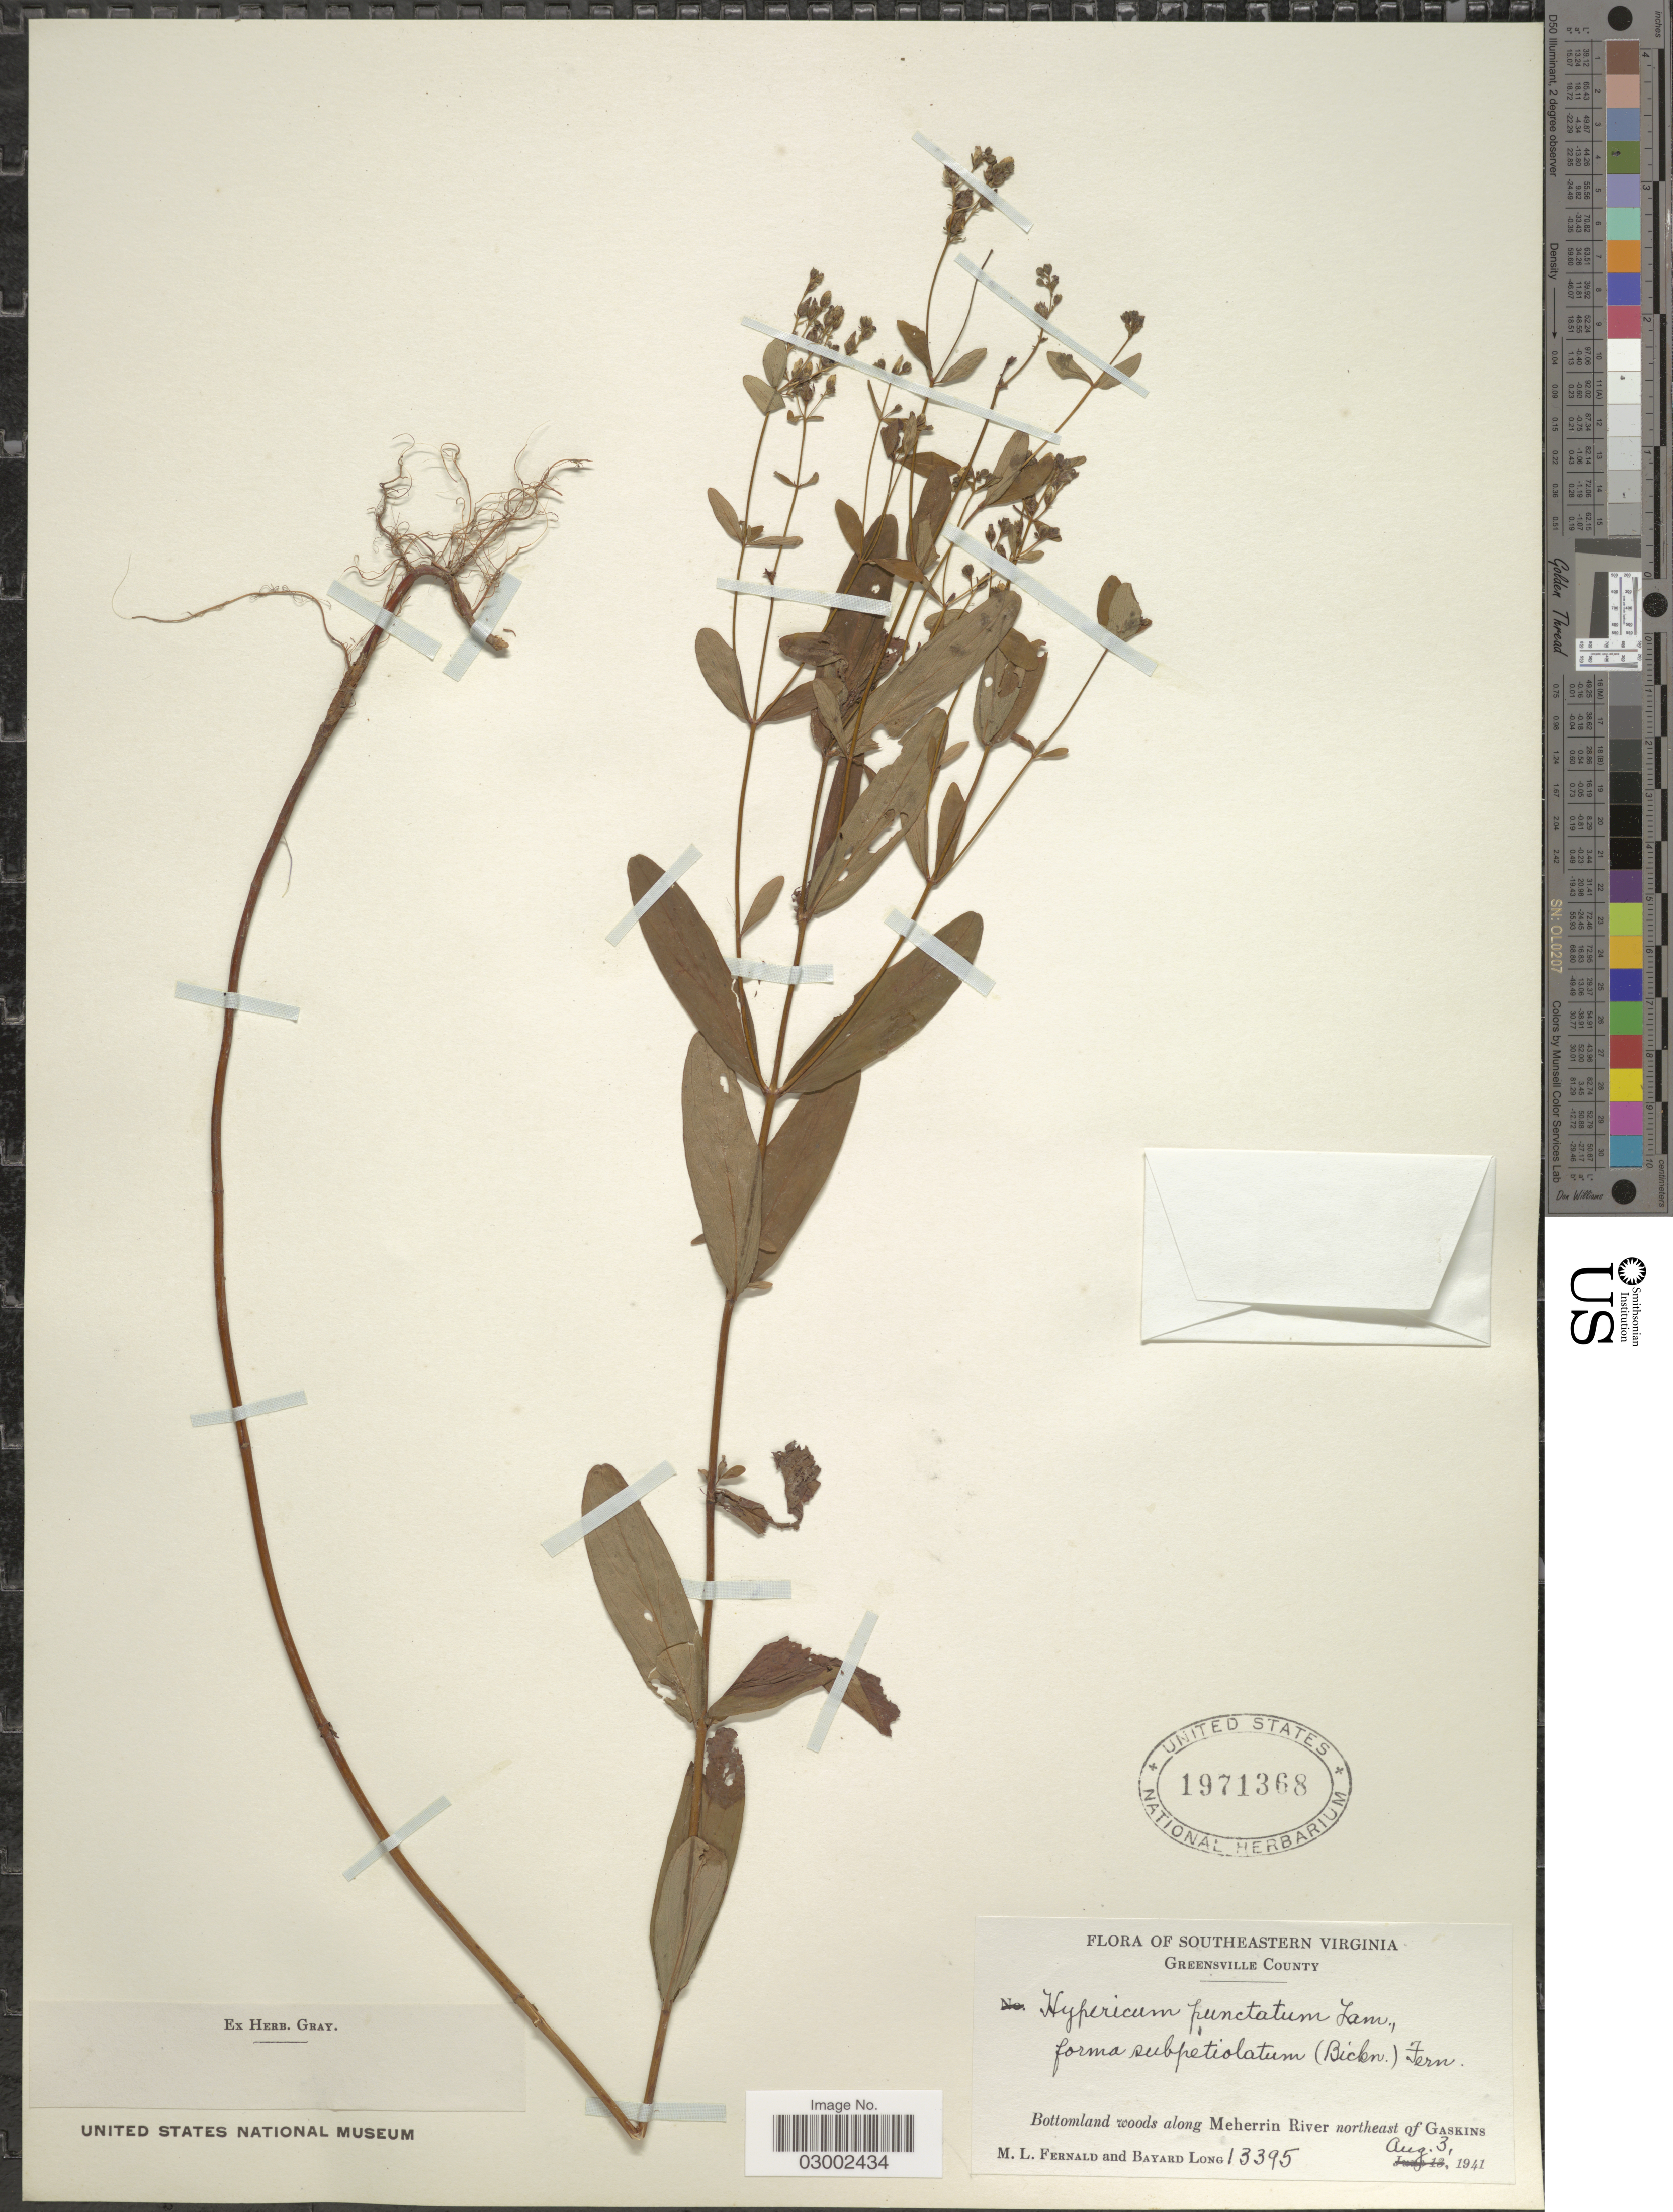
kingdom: Plantae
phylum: Tracheophyta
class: Magnoliopsida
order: Malpighiales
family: Hypericaceae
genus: Hypericum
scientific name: Hypericum punctatum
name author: Lam.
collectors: M. L. Fernald & B. Long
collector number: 13395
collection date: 1941-08-03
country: United States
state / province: Virginia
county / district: Greensville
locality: Southeastern Virginia. Greensville County. Bottomland woods along Meherrin River northeast of Gaskins.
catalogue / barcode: US 1971368